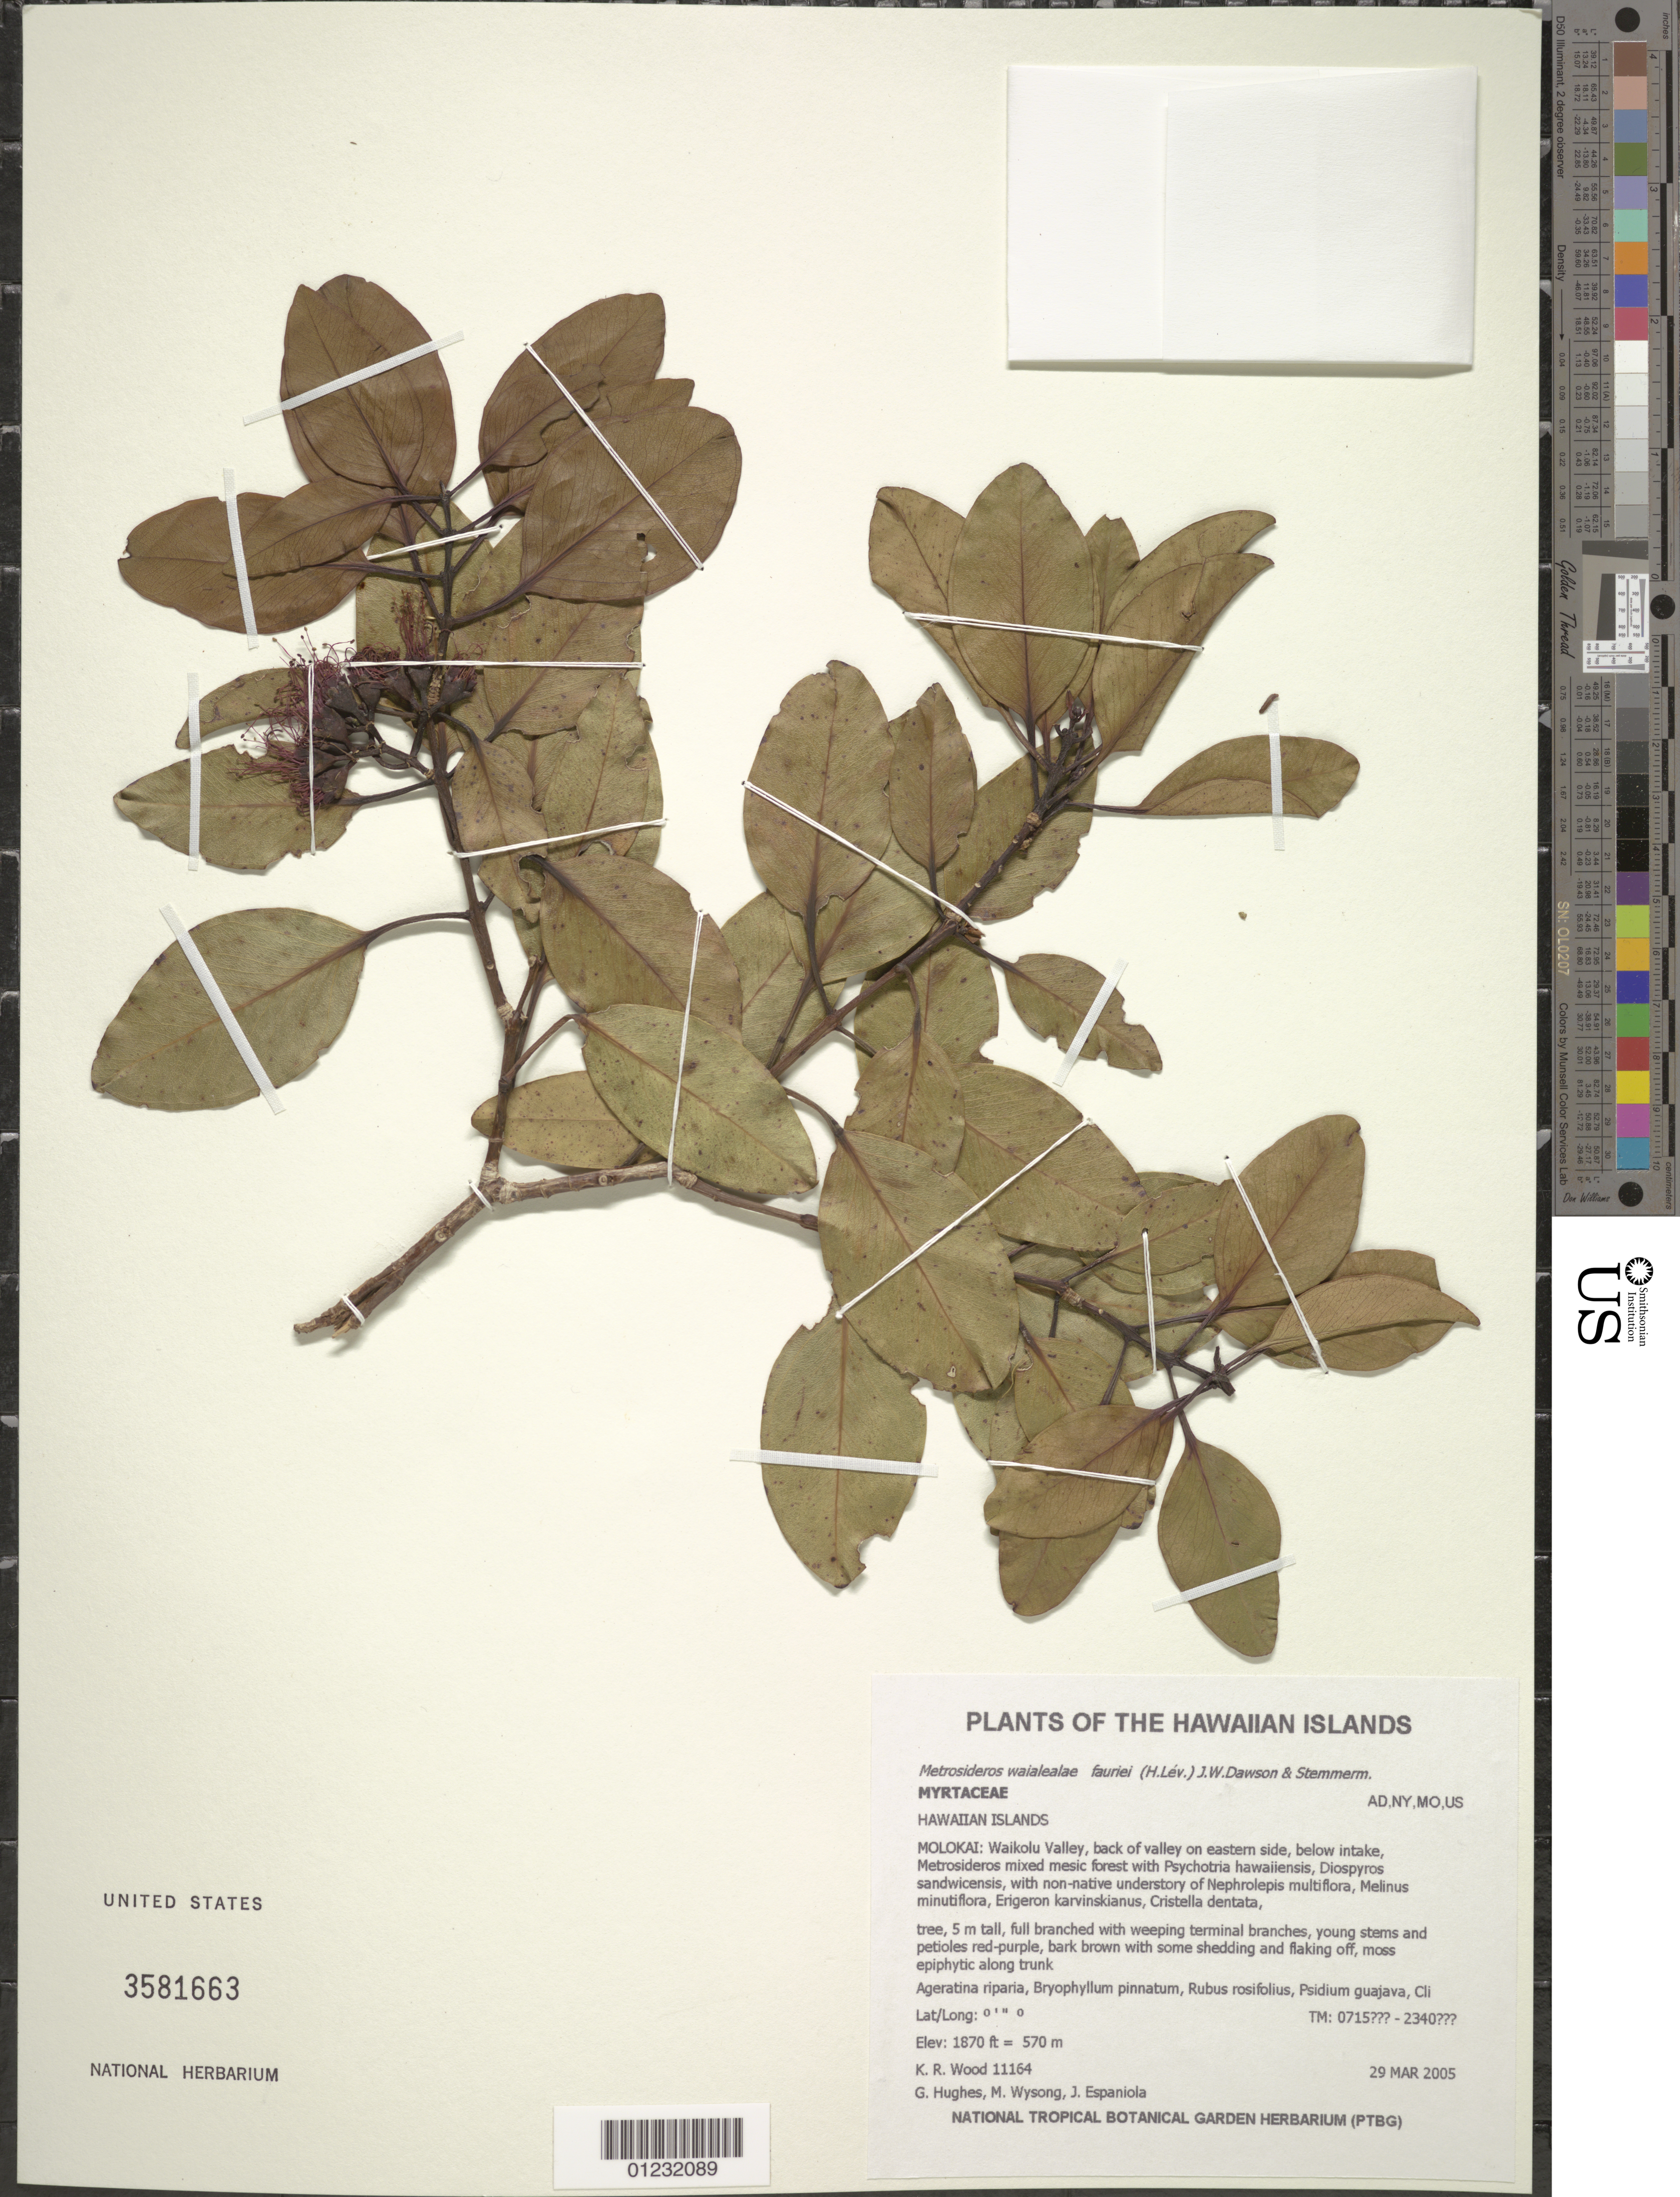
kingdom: Plantae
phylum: Tracheophyta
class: Magnoliopsida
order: Myrtales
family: Myrtaceae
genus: Metrosideros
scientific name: Metrosideros waialealae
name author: Rock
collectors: K. R. Wood, G. Hughes, M. Wysong & J. Espaniola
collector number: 307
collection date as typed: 29 Mar 2005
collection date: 2005-03-29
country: United States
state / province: Hawaii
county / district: Maui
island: Moloka'i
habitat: Mixed mesic forest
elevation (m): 570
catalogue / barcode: US 3581663